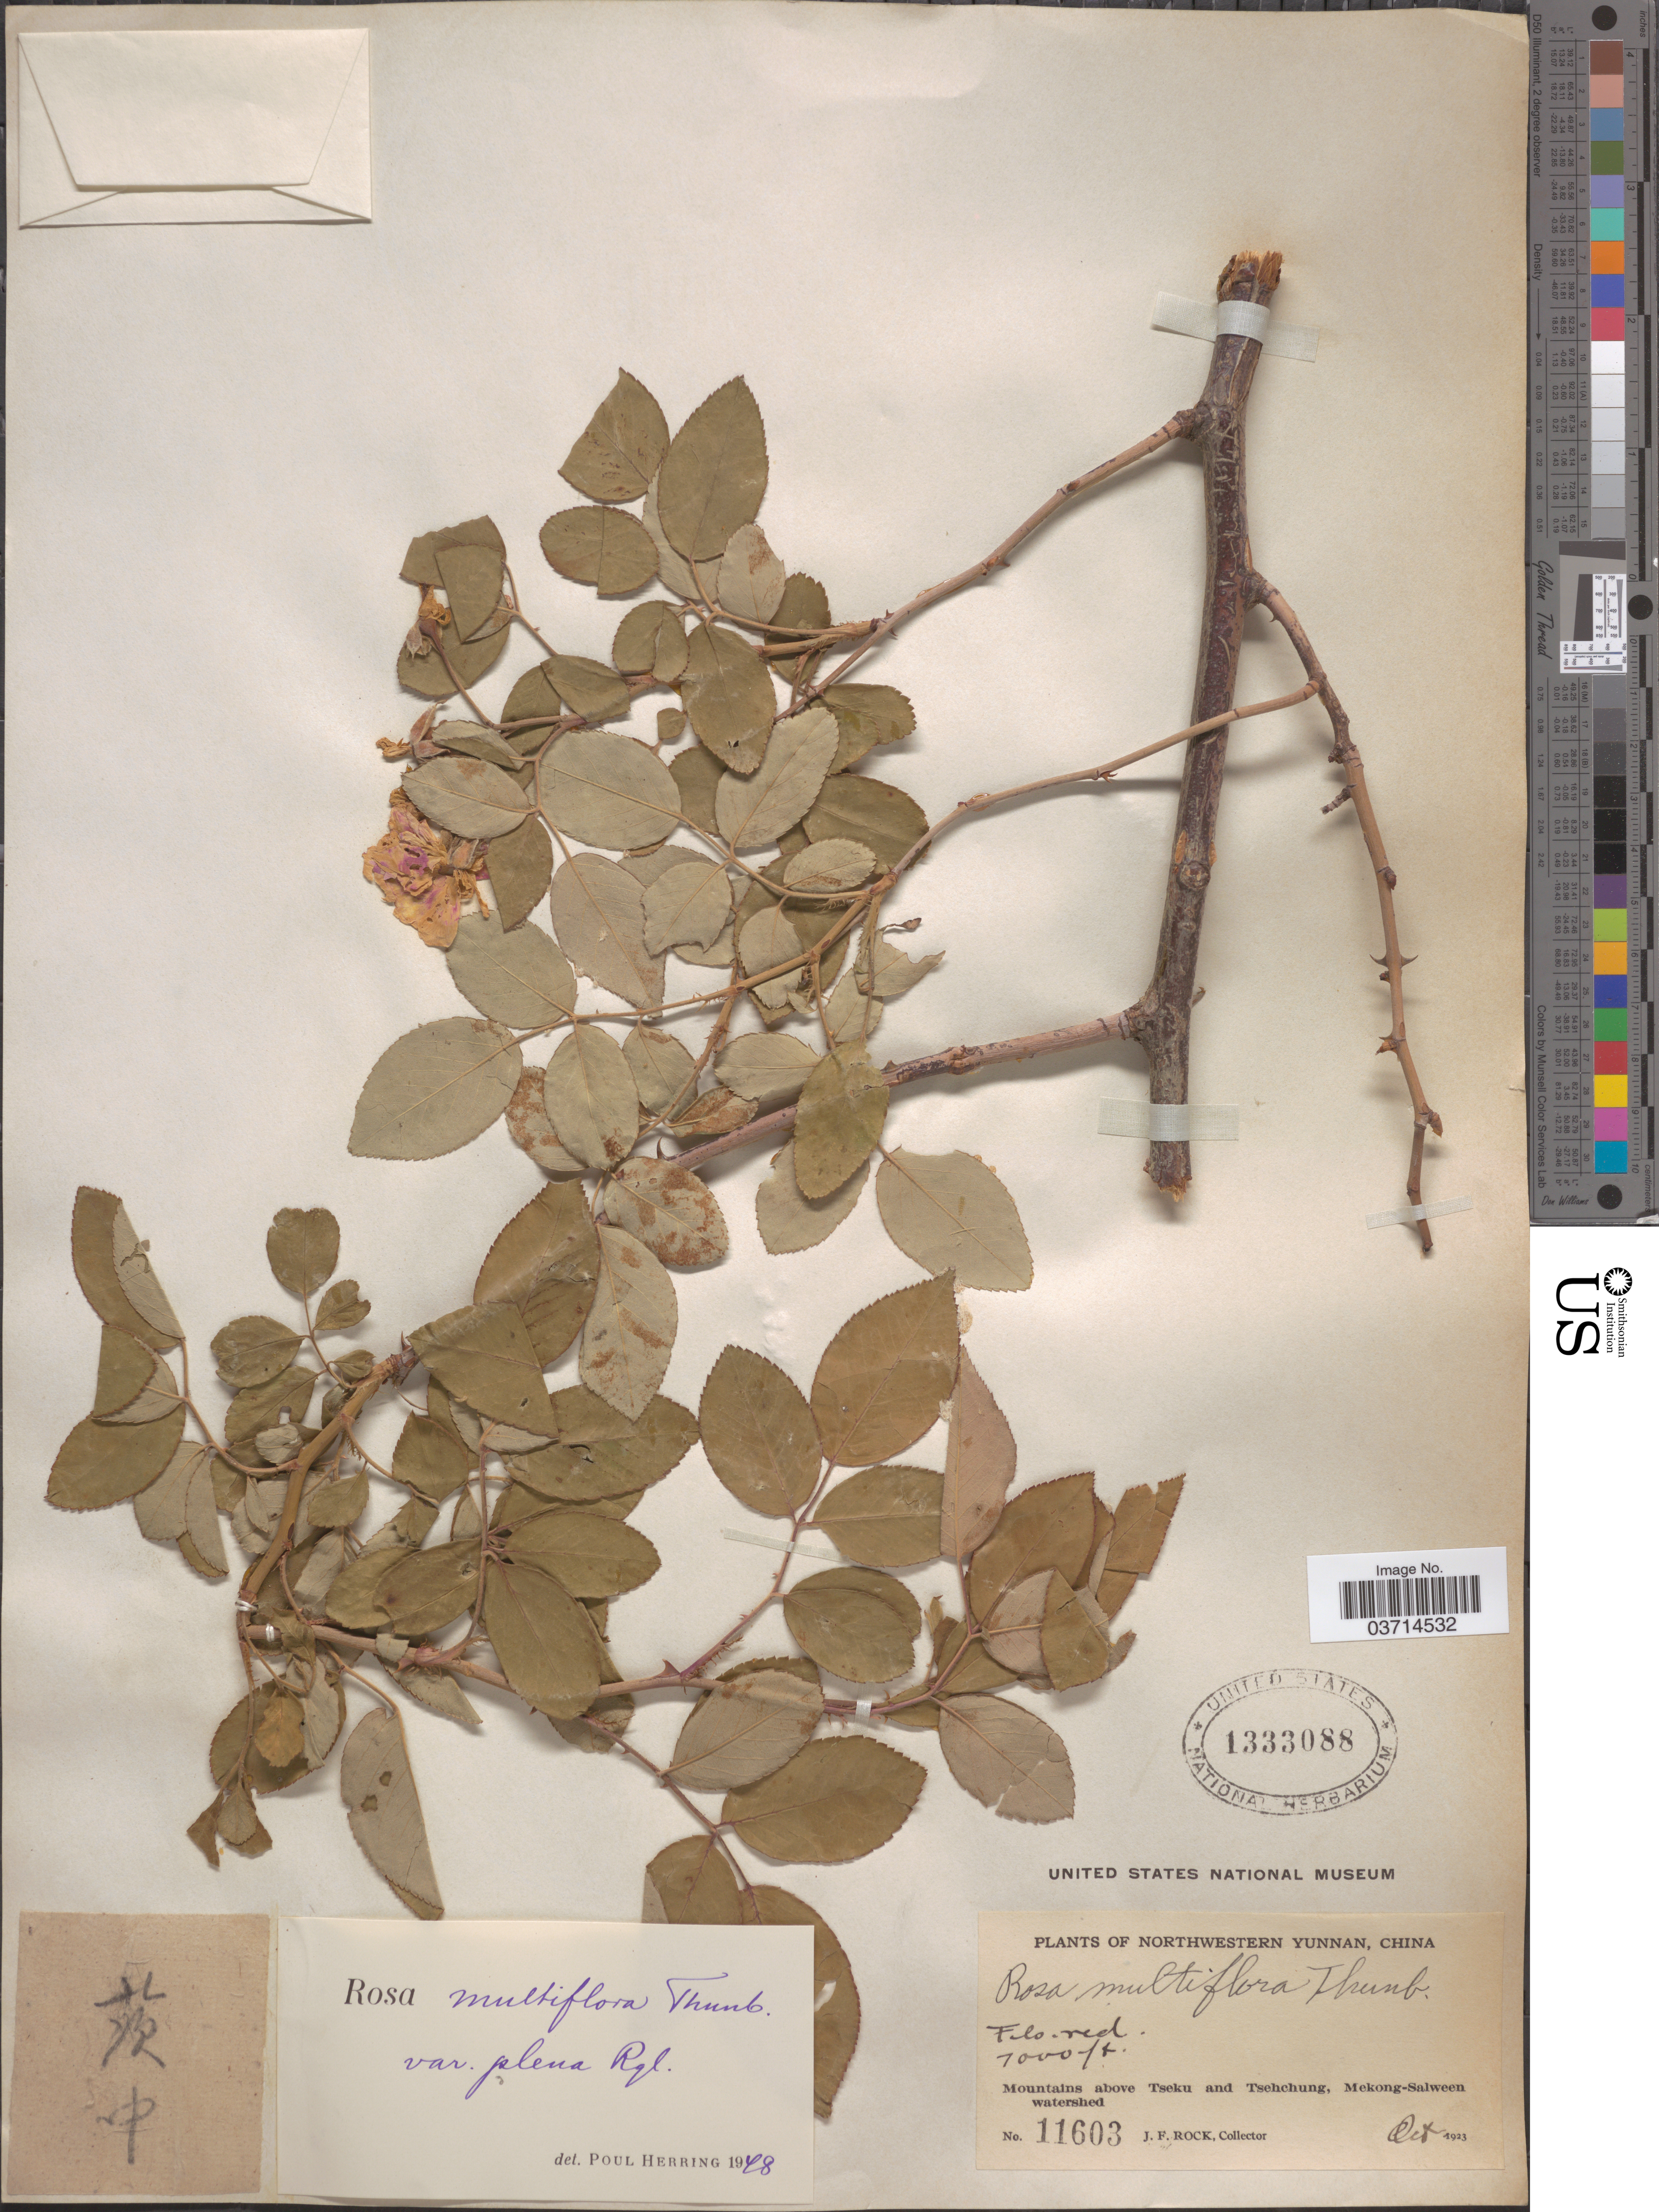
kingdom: Plantae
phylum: Tracheophyta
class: Magnoliopsida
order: Rosales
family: Rosaceae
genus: Rosa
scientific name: Rosa multiflora var. plena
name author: Regel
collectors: J. Rock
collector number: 11603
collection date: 1923-10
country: China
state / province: Yunnan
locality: Northwestern Yunnan. Mountains above Tseku and Tsehchung, Mekong-Salween watershed.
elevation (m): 2134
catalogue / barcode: US 1333088